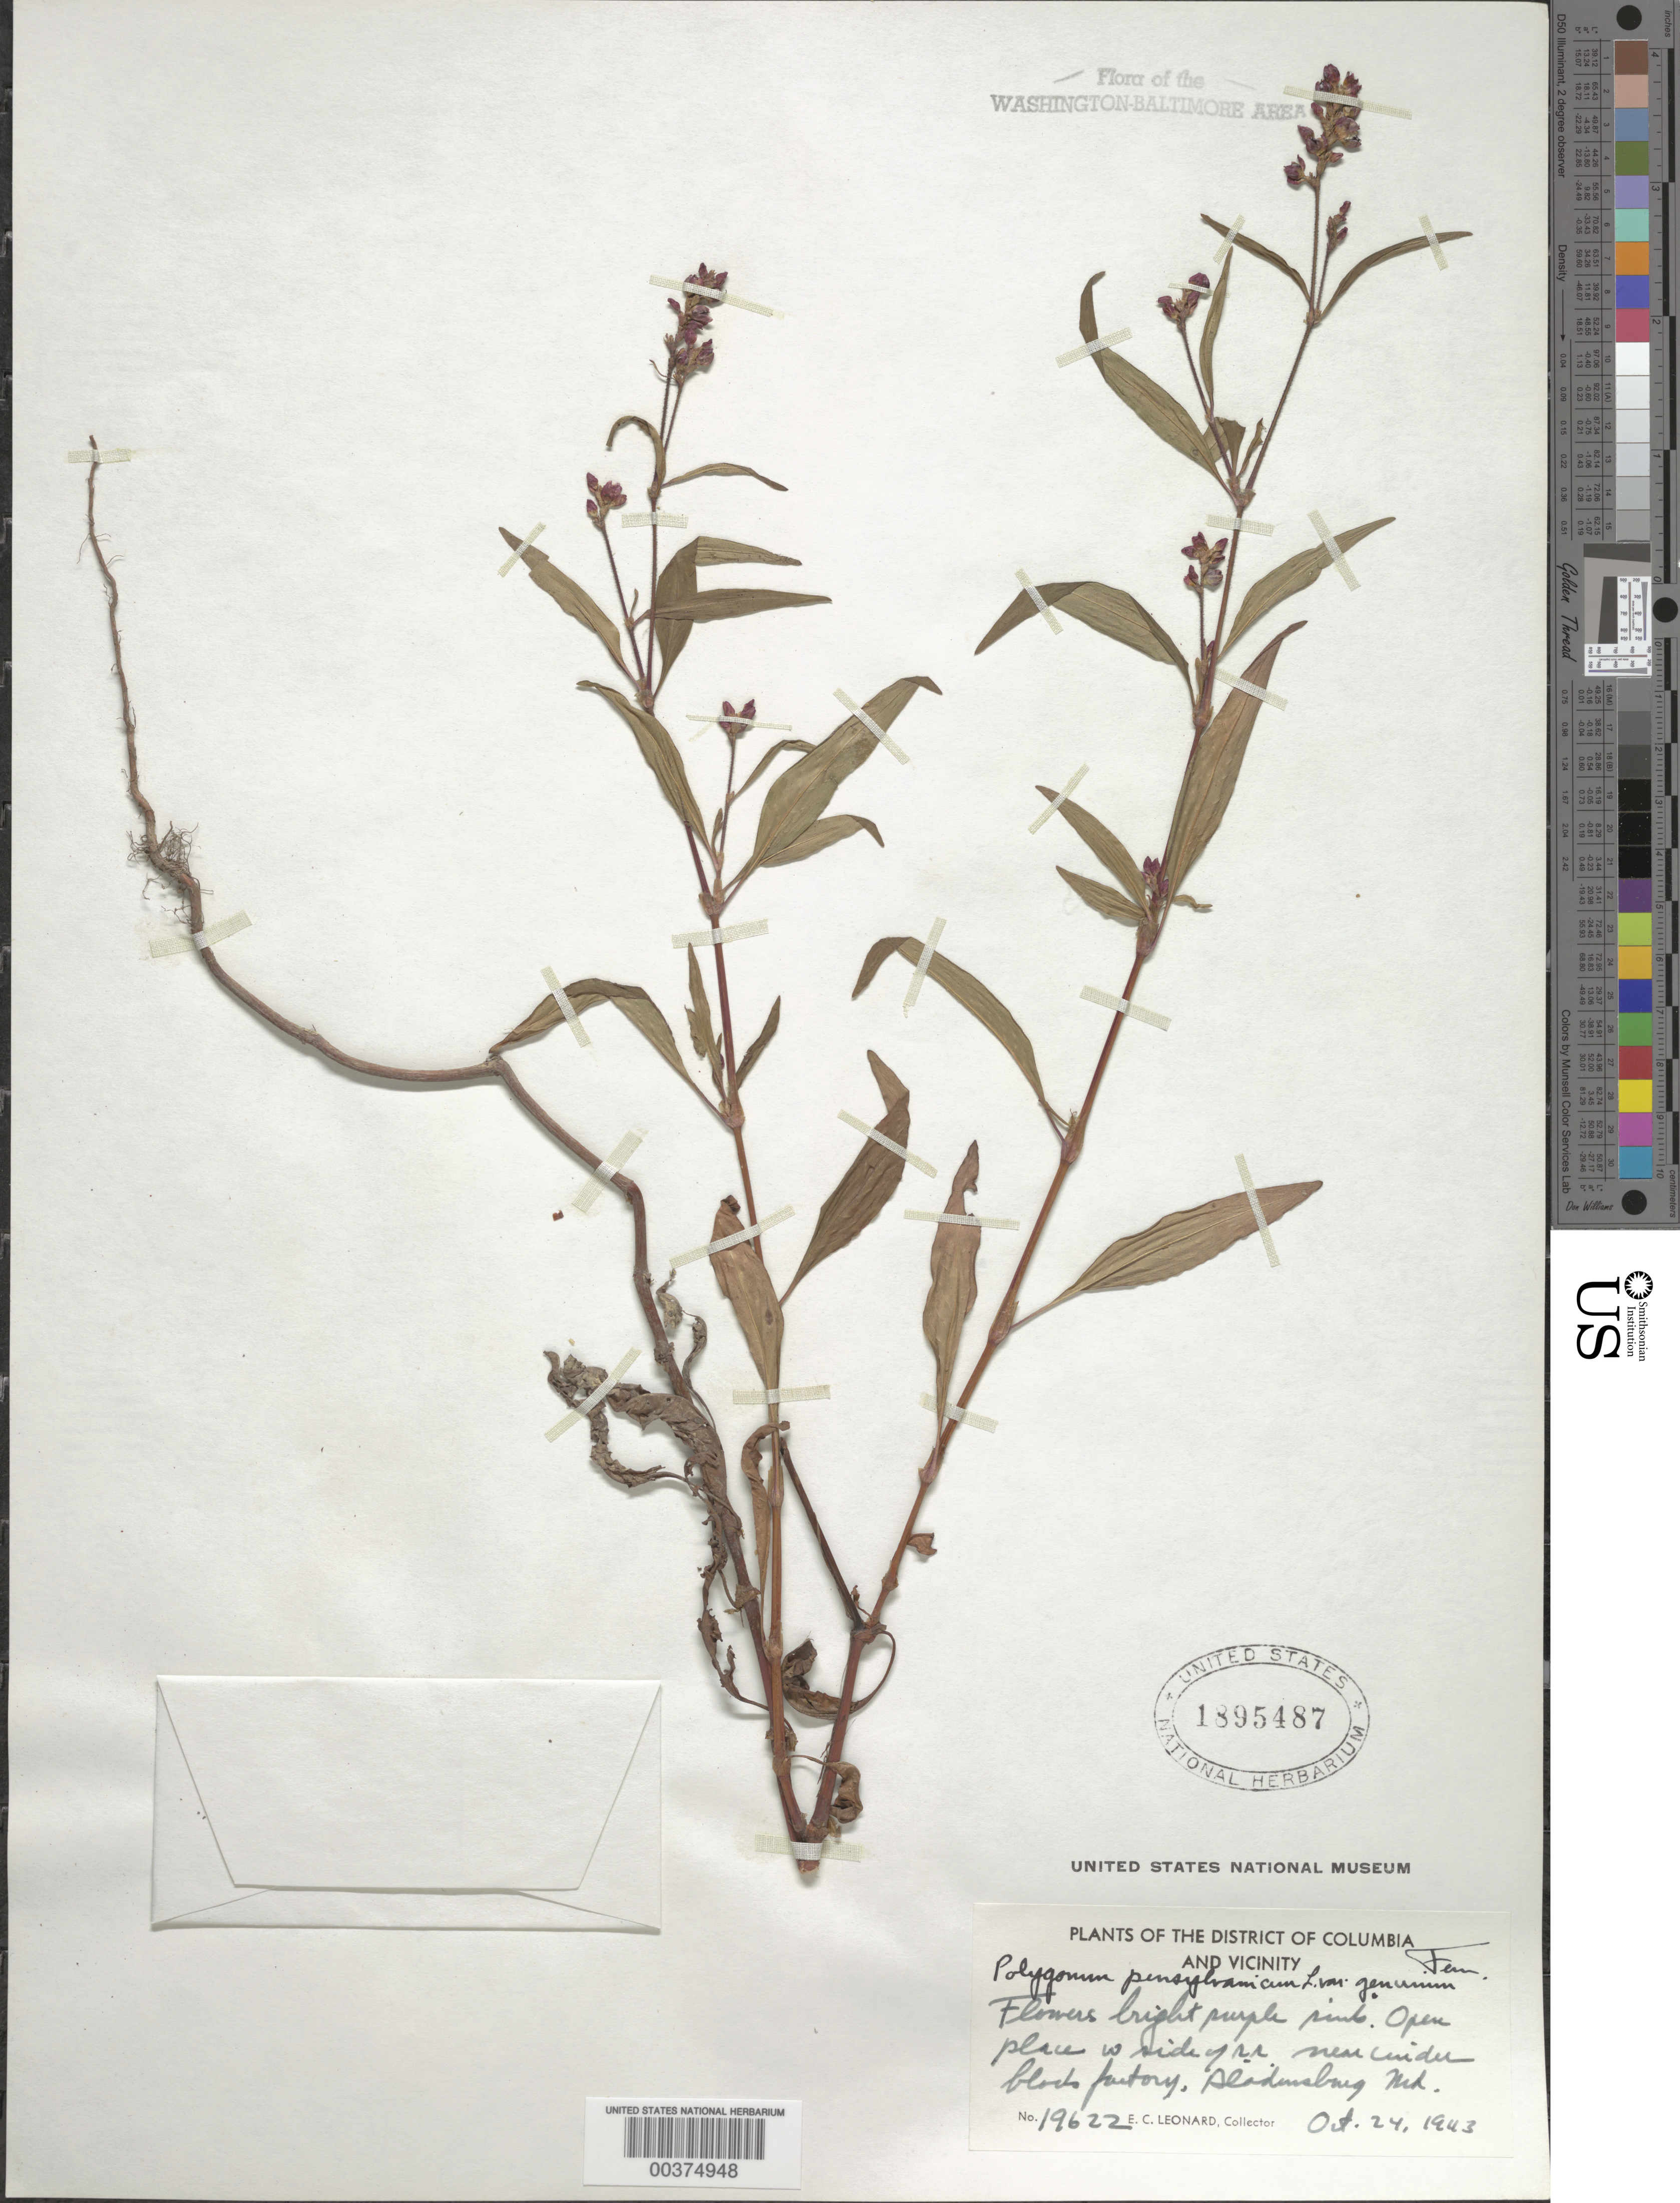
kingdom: Plantae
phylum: Tracheophyta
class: Magnoliopsida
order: Caryophyllales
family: Polygonaceae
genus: Persicaria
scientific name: Persicaria pensylvanica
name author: (L.) M. Gómez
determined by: Atha, D. E.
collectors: E. C. Leonard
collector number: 19622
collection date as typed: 24 Oct 1943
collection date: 1943-10-24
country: United States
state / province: Maryland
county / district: Prince George's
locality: Bladensburg, railroad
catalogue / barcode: US 1895487